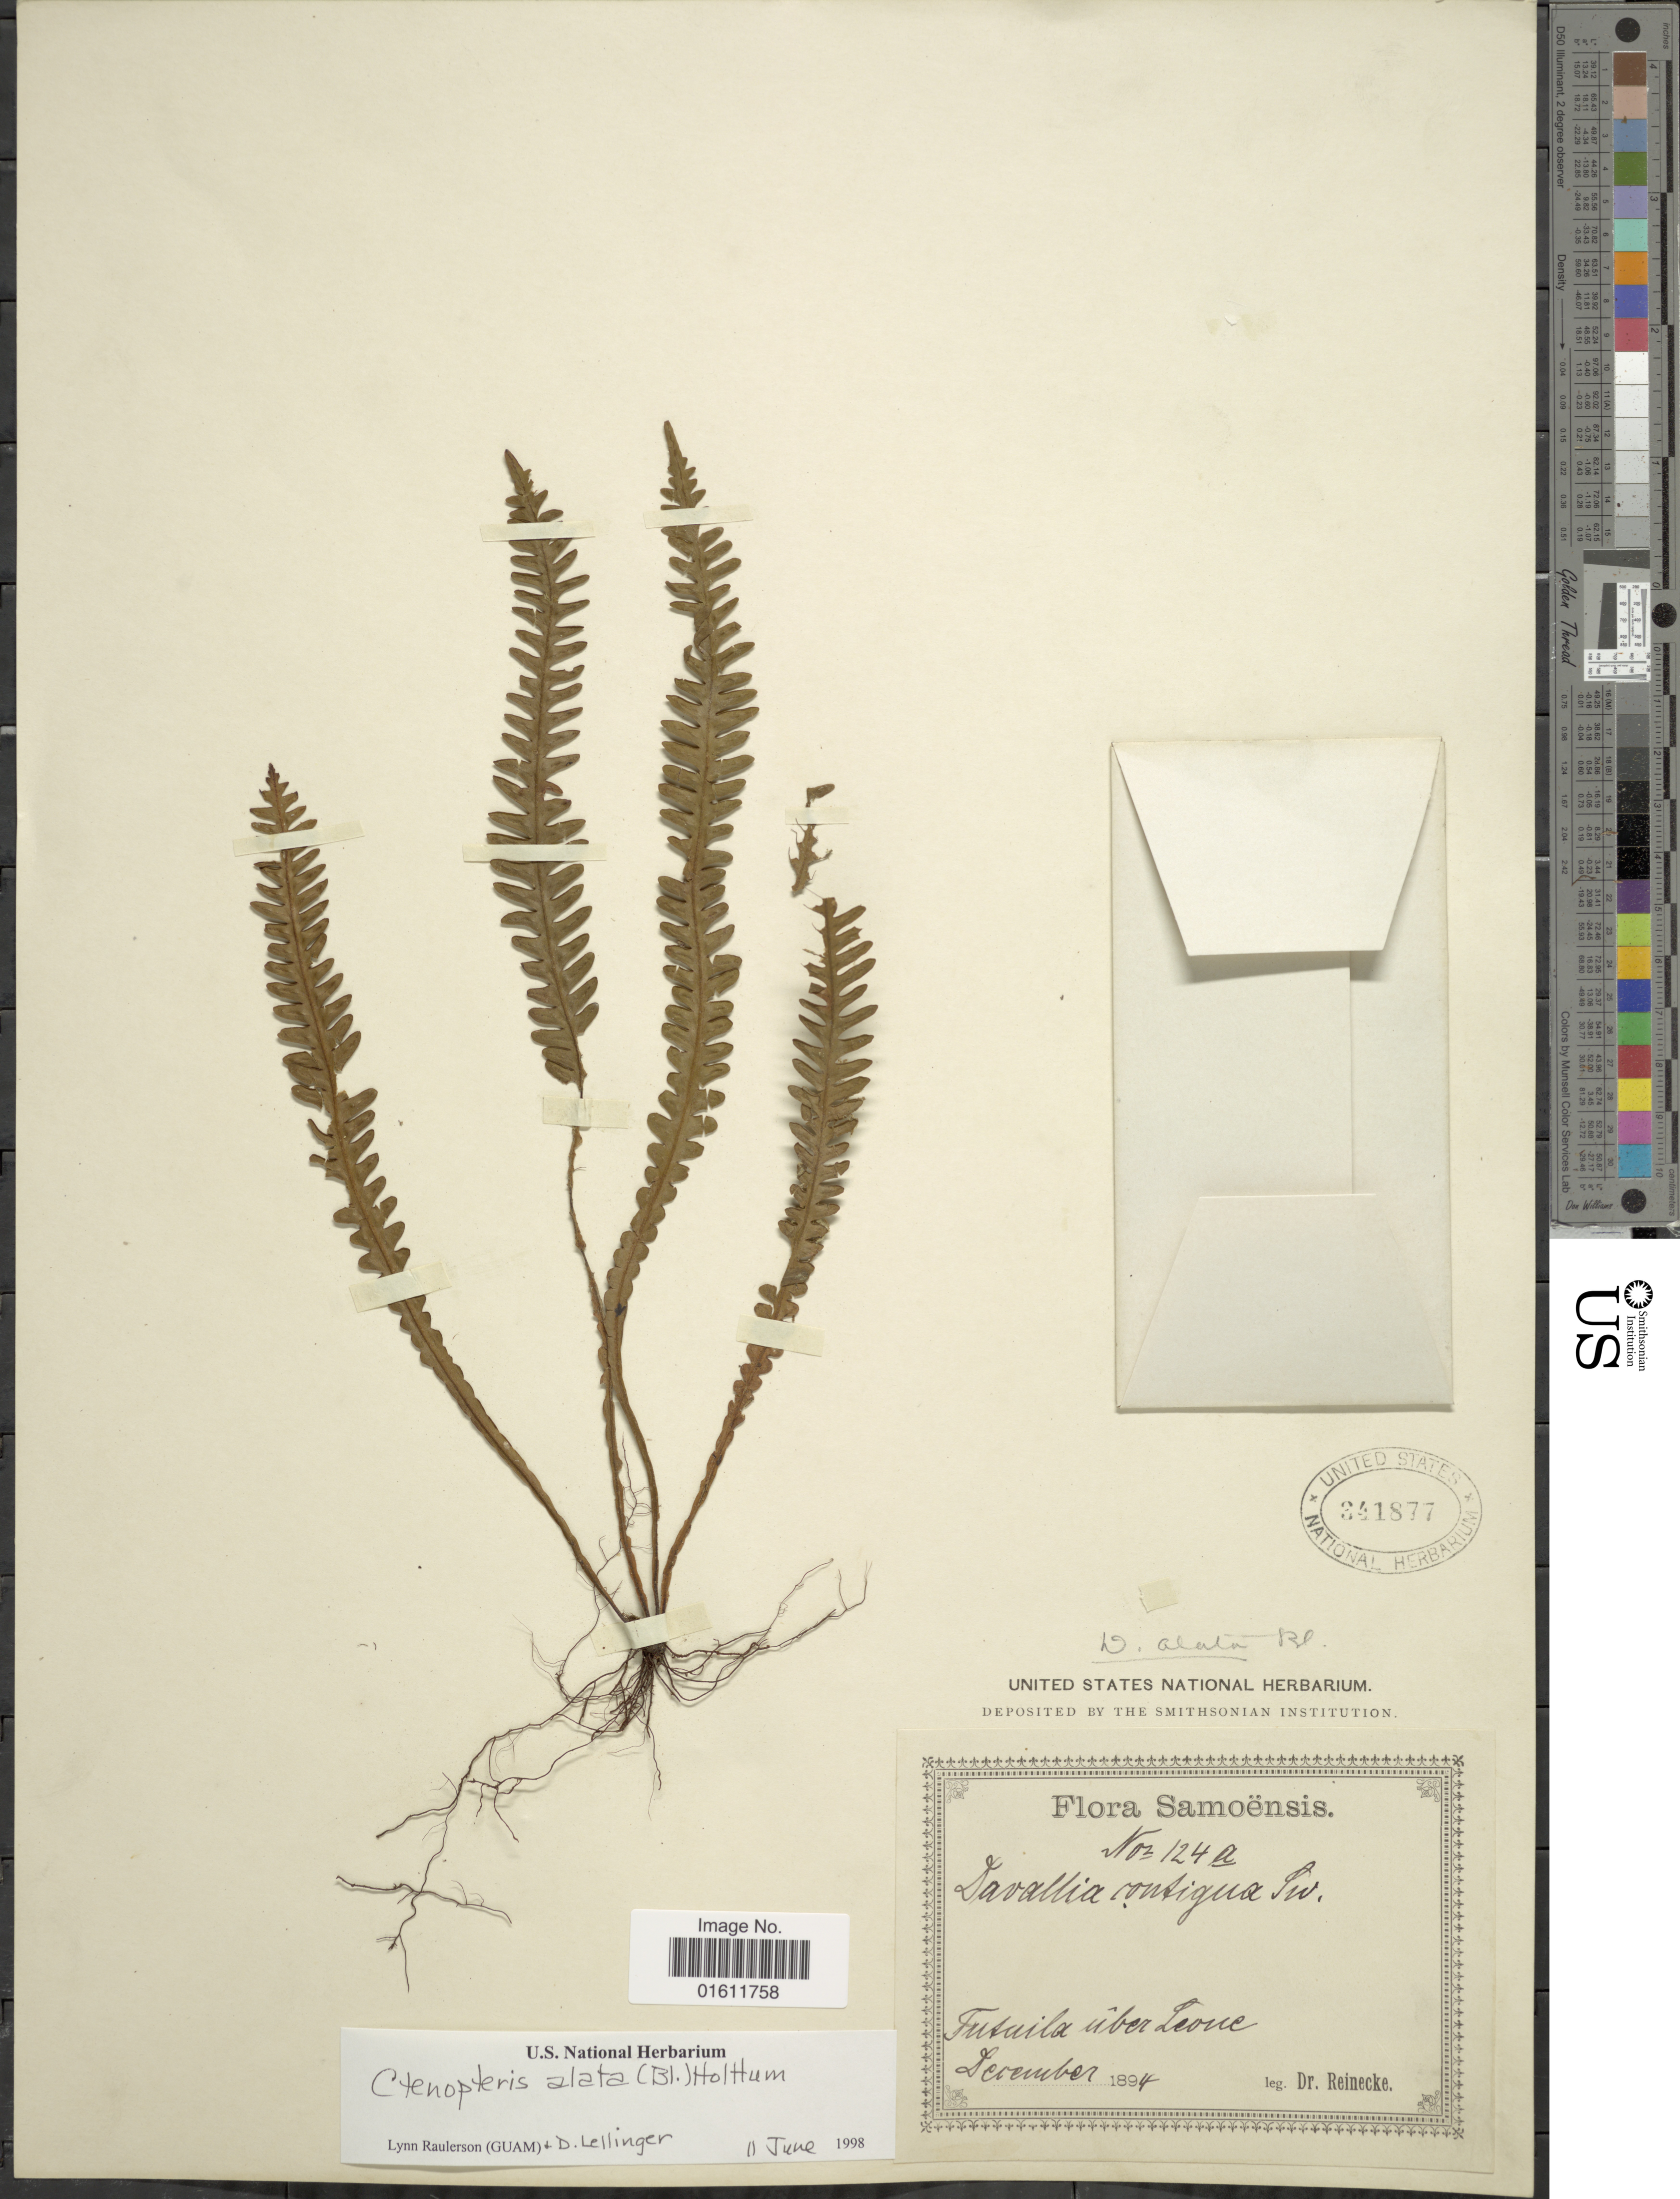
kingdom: Plantae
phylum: Tracheophyta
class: Polypodiopsida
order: Polypodiales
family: Polypodiaceae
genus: Prosaptia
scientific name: Prosaptia alata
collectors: -- Reinecke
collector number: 124a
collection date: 1894-12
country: American Samoa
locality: Samoënsis, Futuila ûber Leone. [interpreted]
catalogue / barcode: US 341877